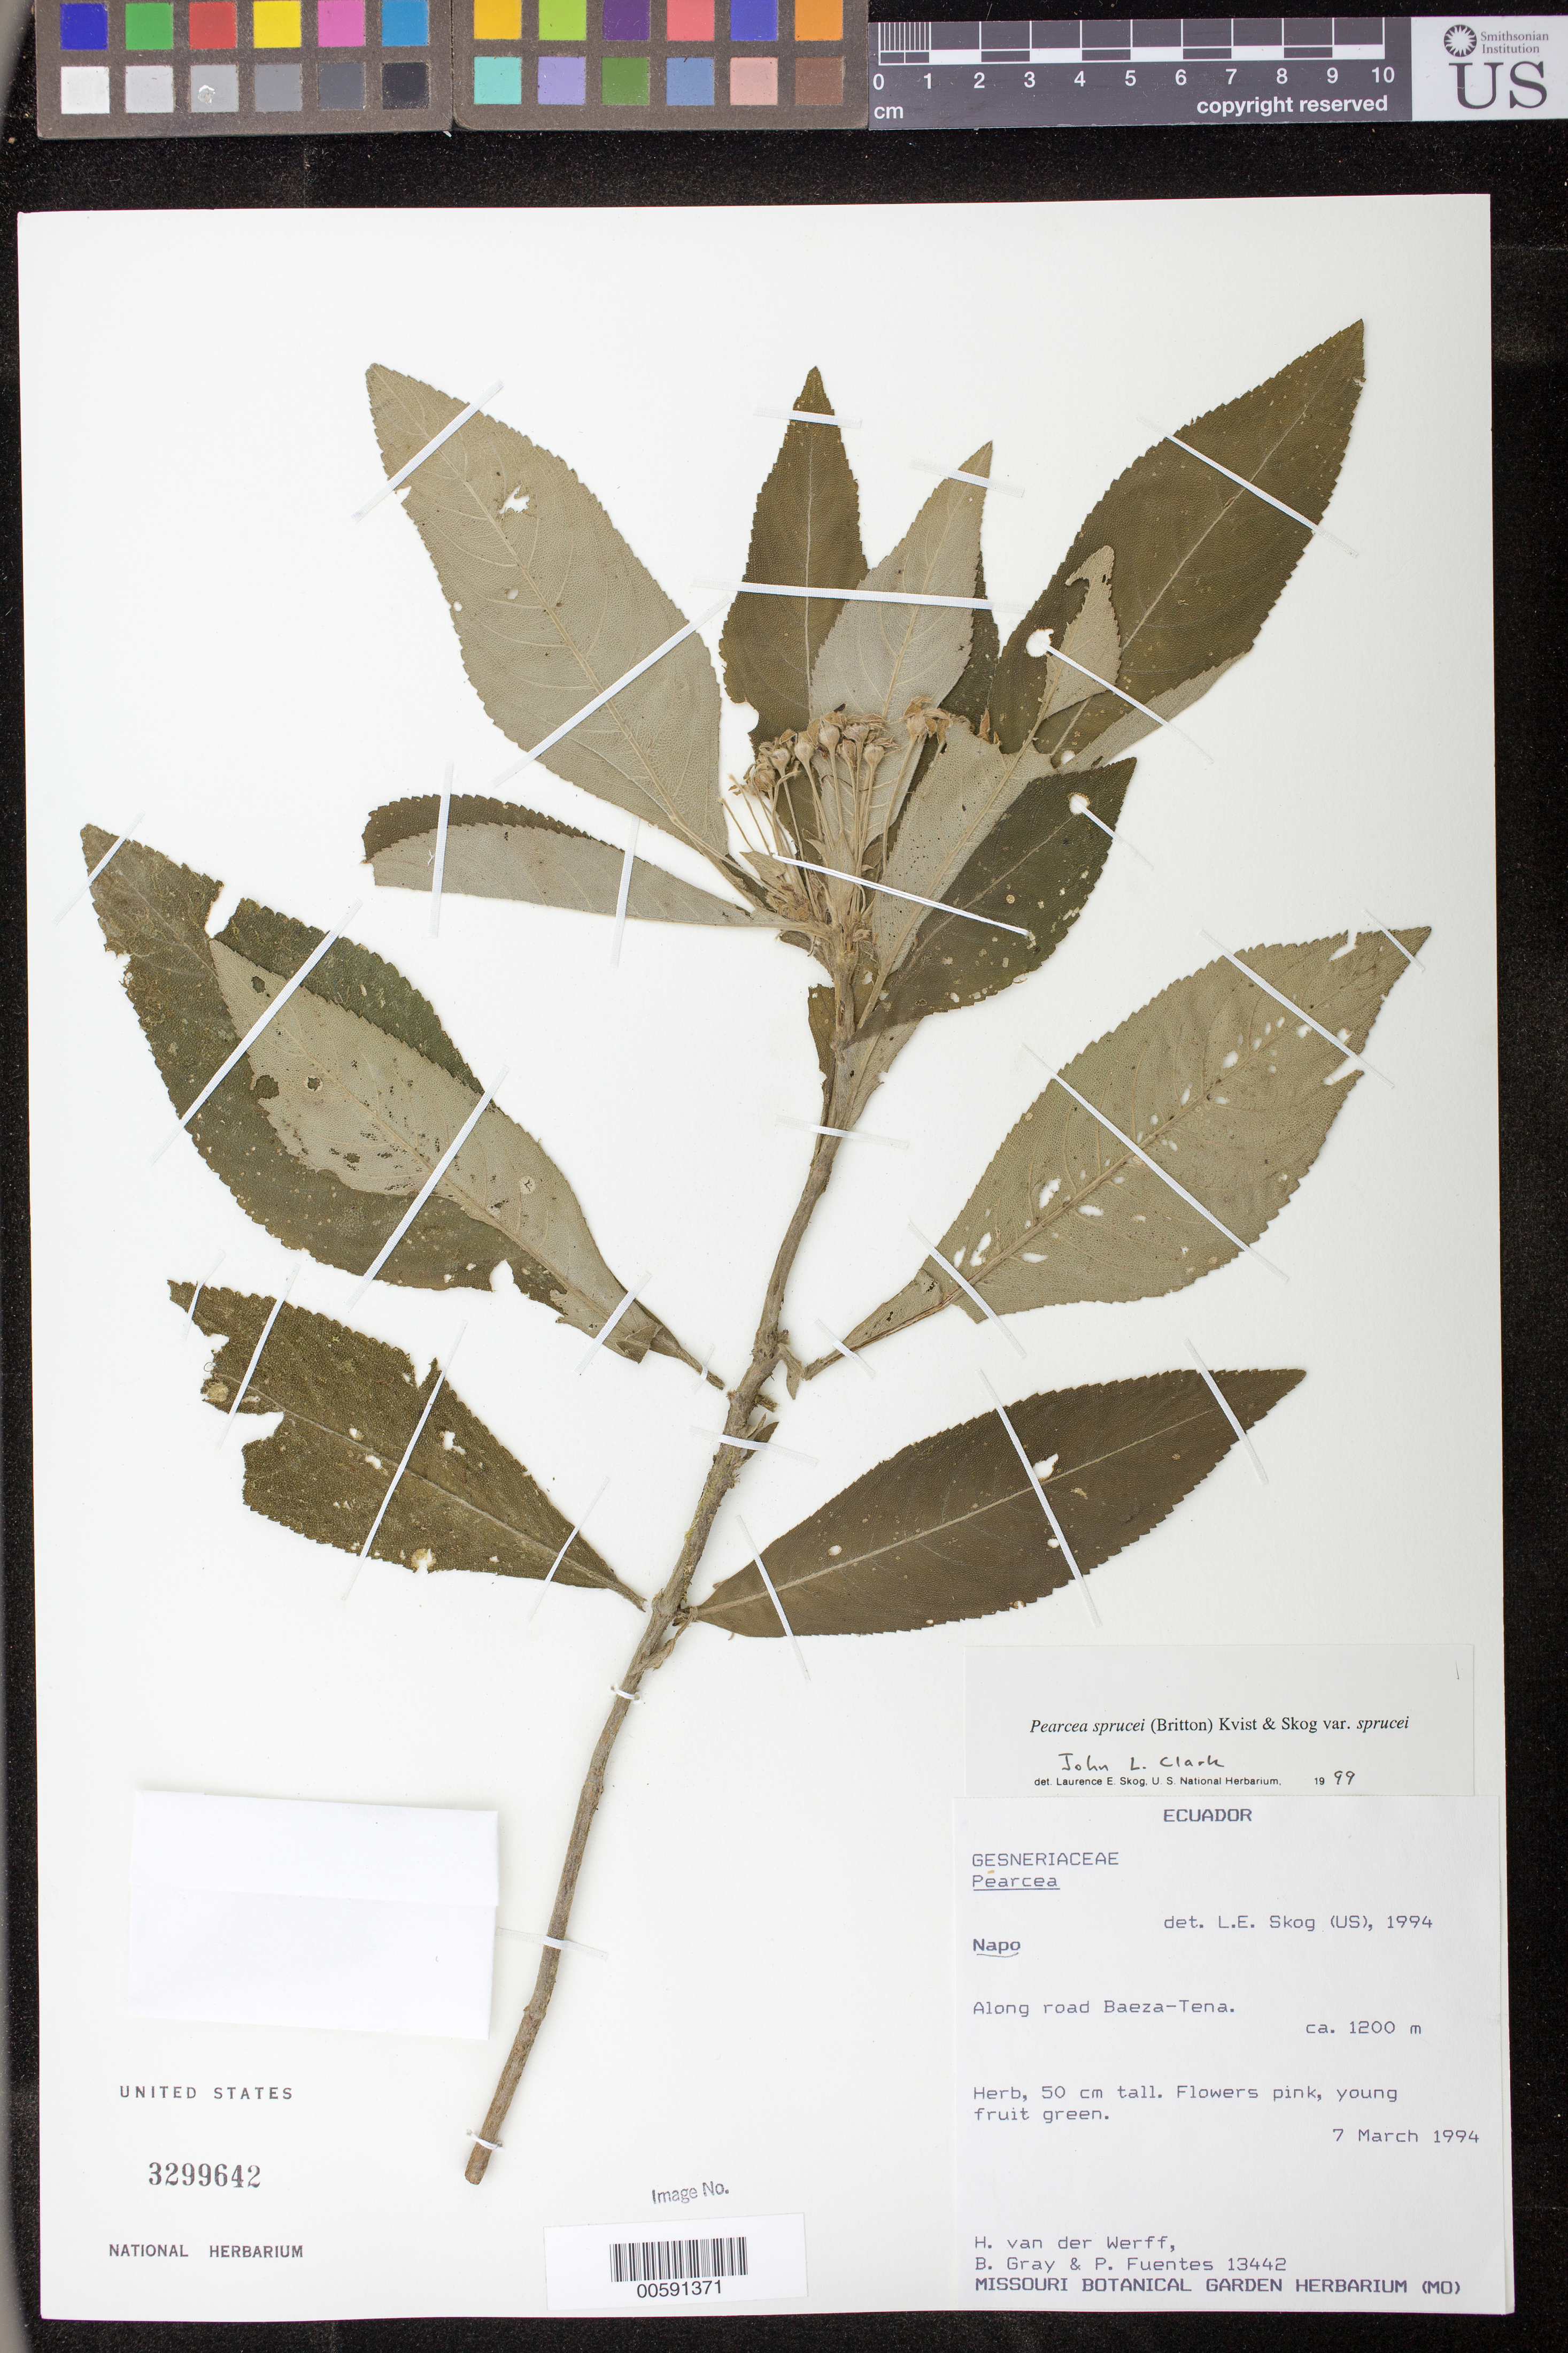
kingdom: Plantae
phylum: Tracheophyta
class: Magnoliopsida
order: Lamiales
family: Gesneriaceae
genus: Pearcea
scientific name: Pearcea sprucei var. sprucei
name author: (Britton ex Rusby) L.P. Kvist & L.E. Skog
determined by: Clark, J. L.; Skog, Laurence E.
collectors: H. van der Werff, B. Gray & P. Fuentes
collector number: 13442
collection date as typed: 07 Mar 1994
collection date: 1994-03-07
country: Ecuador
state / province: Napo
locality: Along road Baeza - Tena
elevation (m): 1200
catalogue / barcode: US 3299642